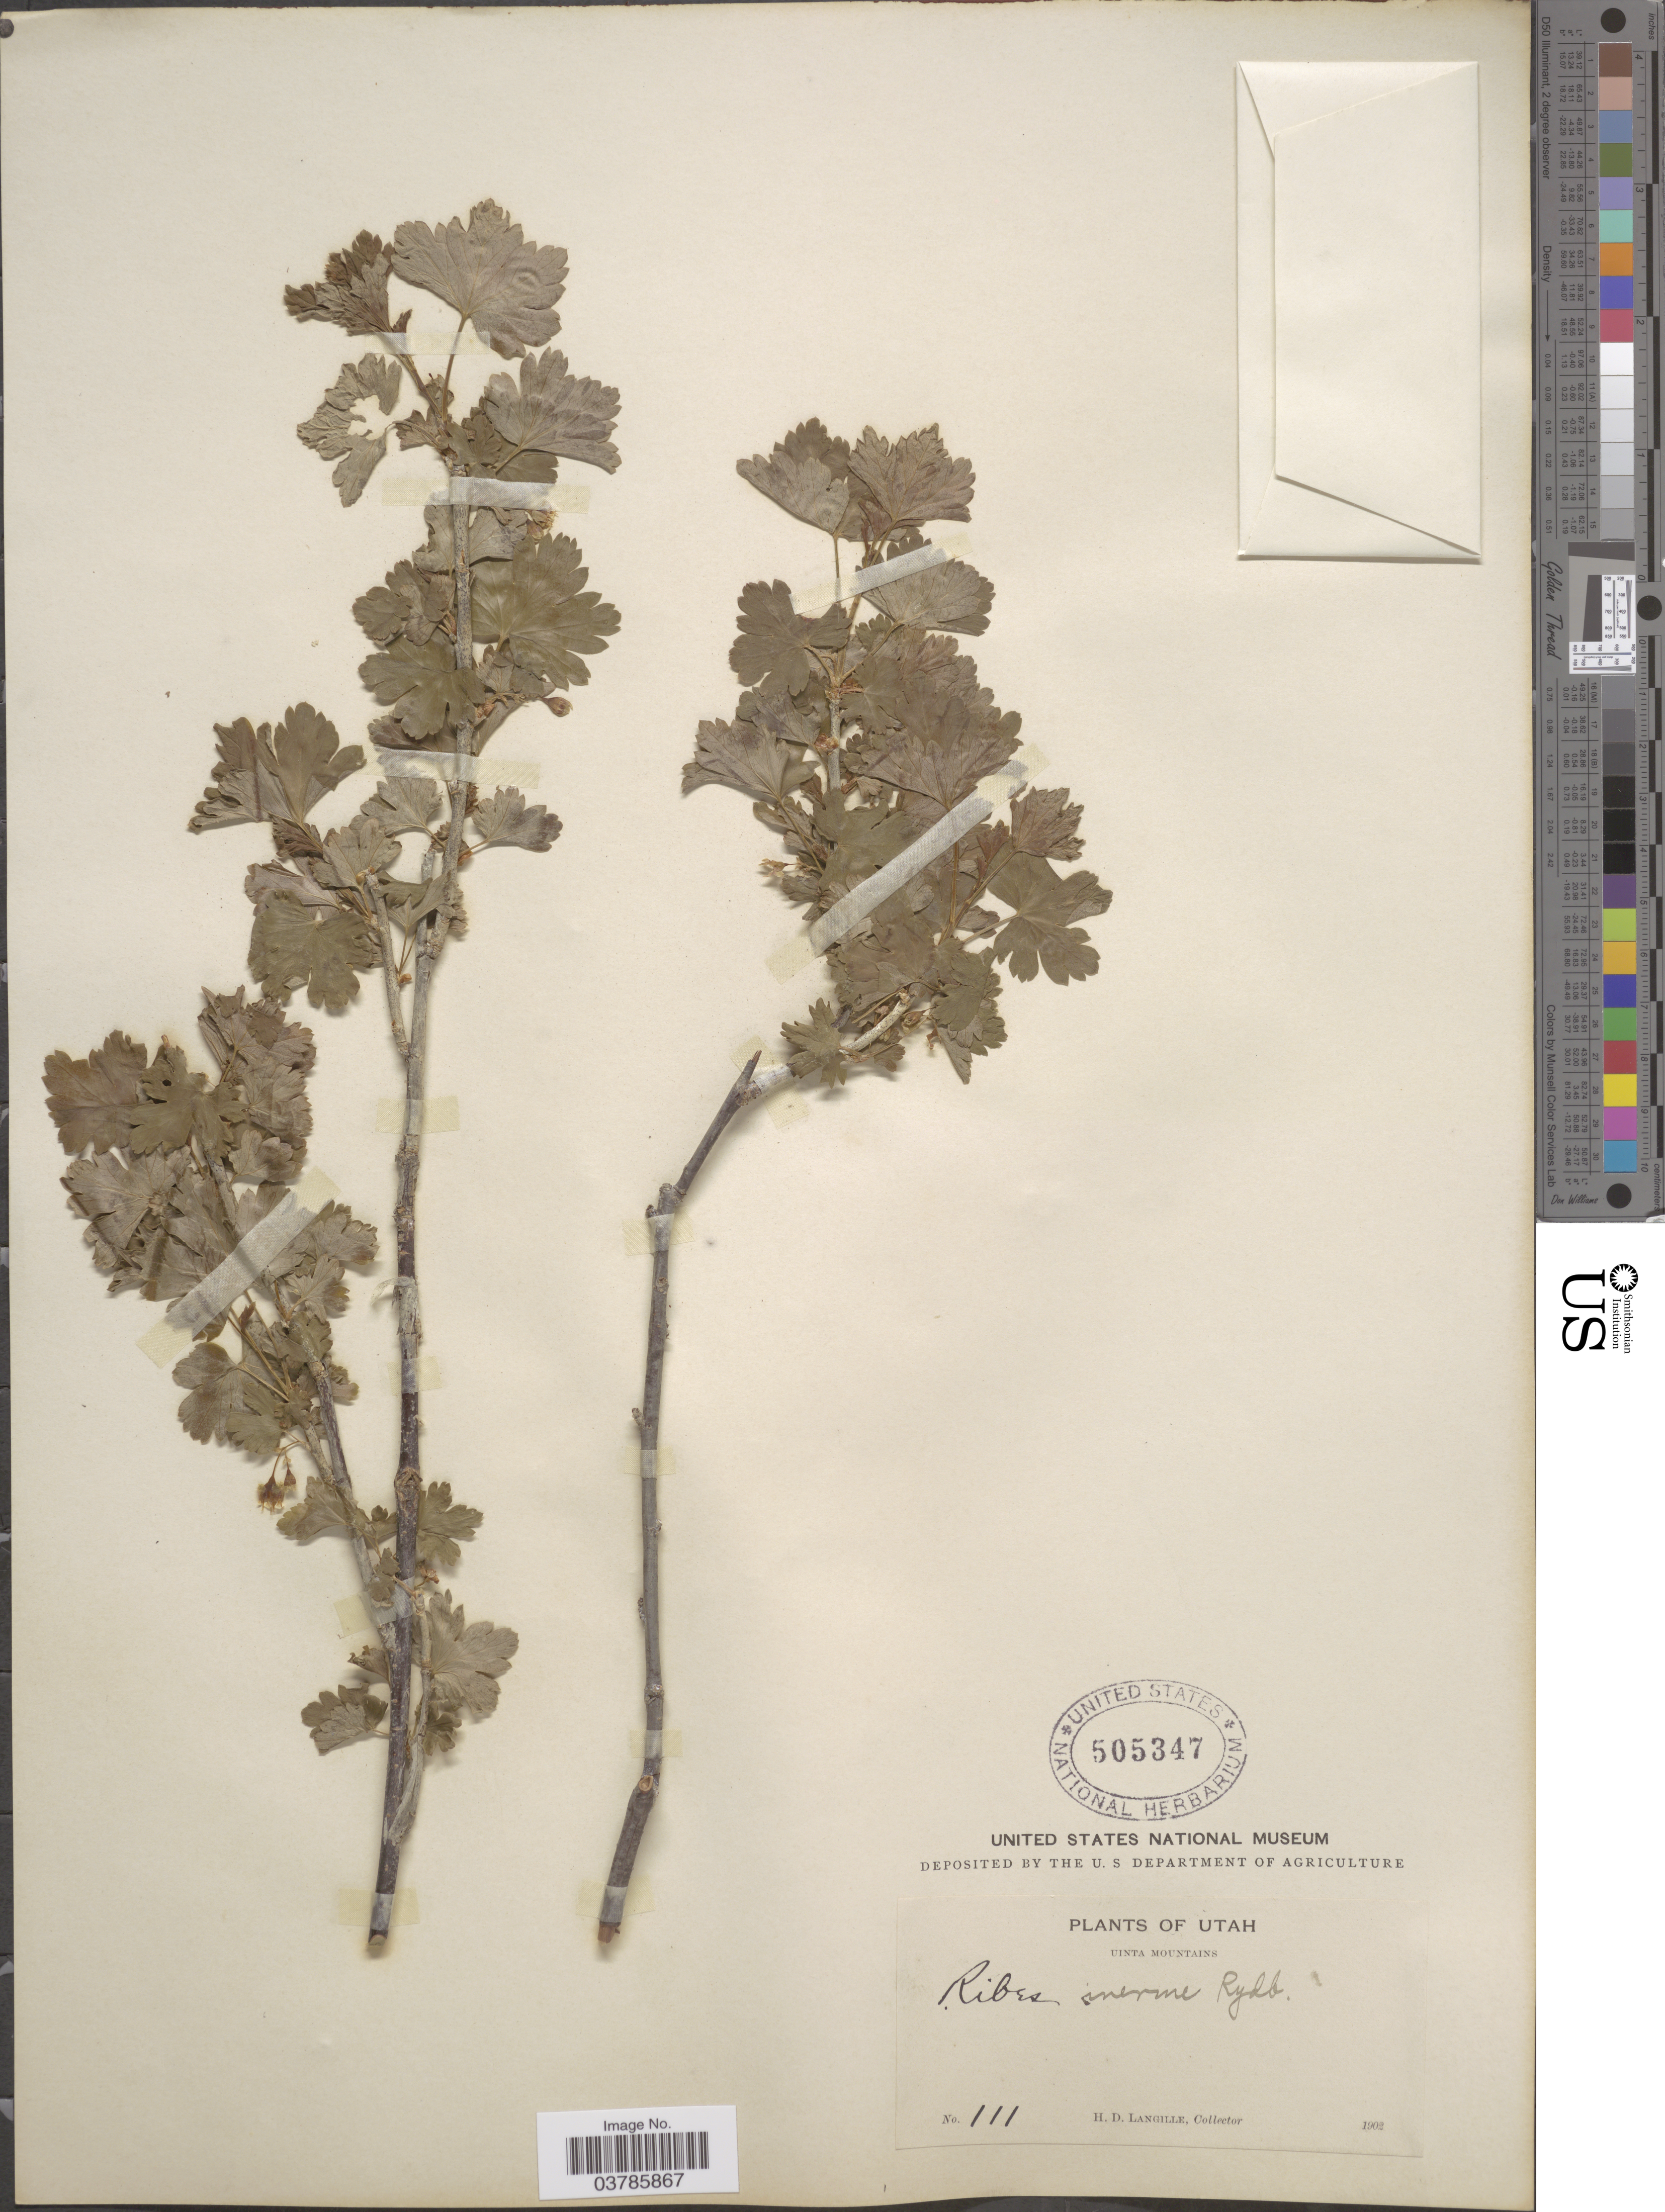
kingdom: Plantae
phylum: Tracheophyta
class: Magnoliopsida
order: Saxifragales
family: Grossulariaceae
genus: Ribes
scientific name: Ribes inerme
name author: Rydb.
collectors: H. Langille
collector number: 111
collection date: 1902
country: United States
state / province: Utah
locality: Uinta Mountains.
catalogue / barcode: US 505347